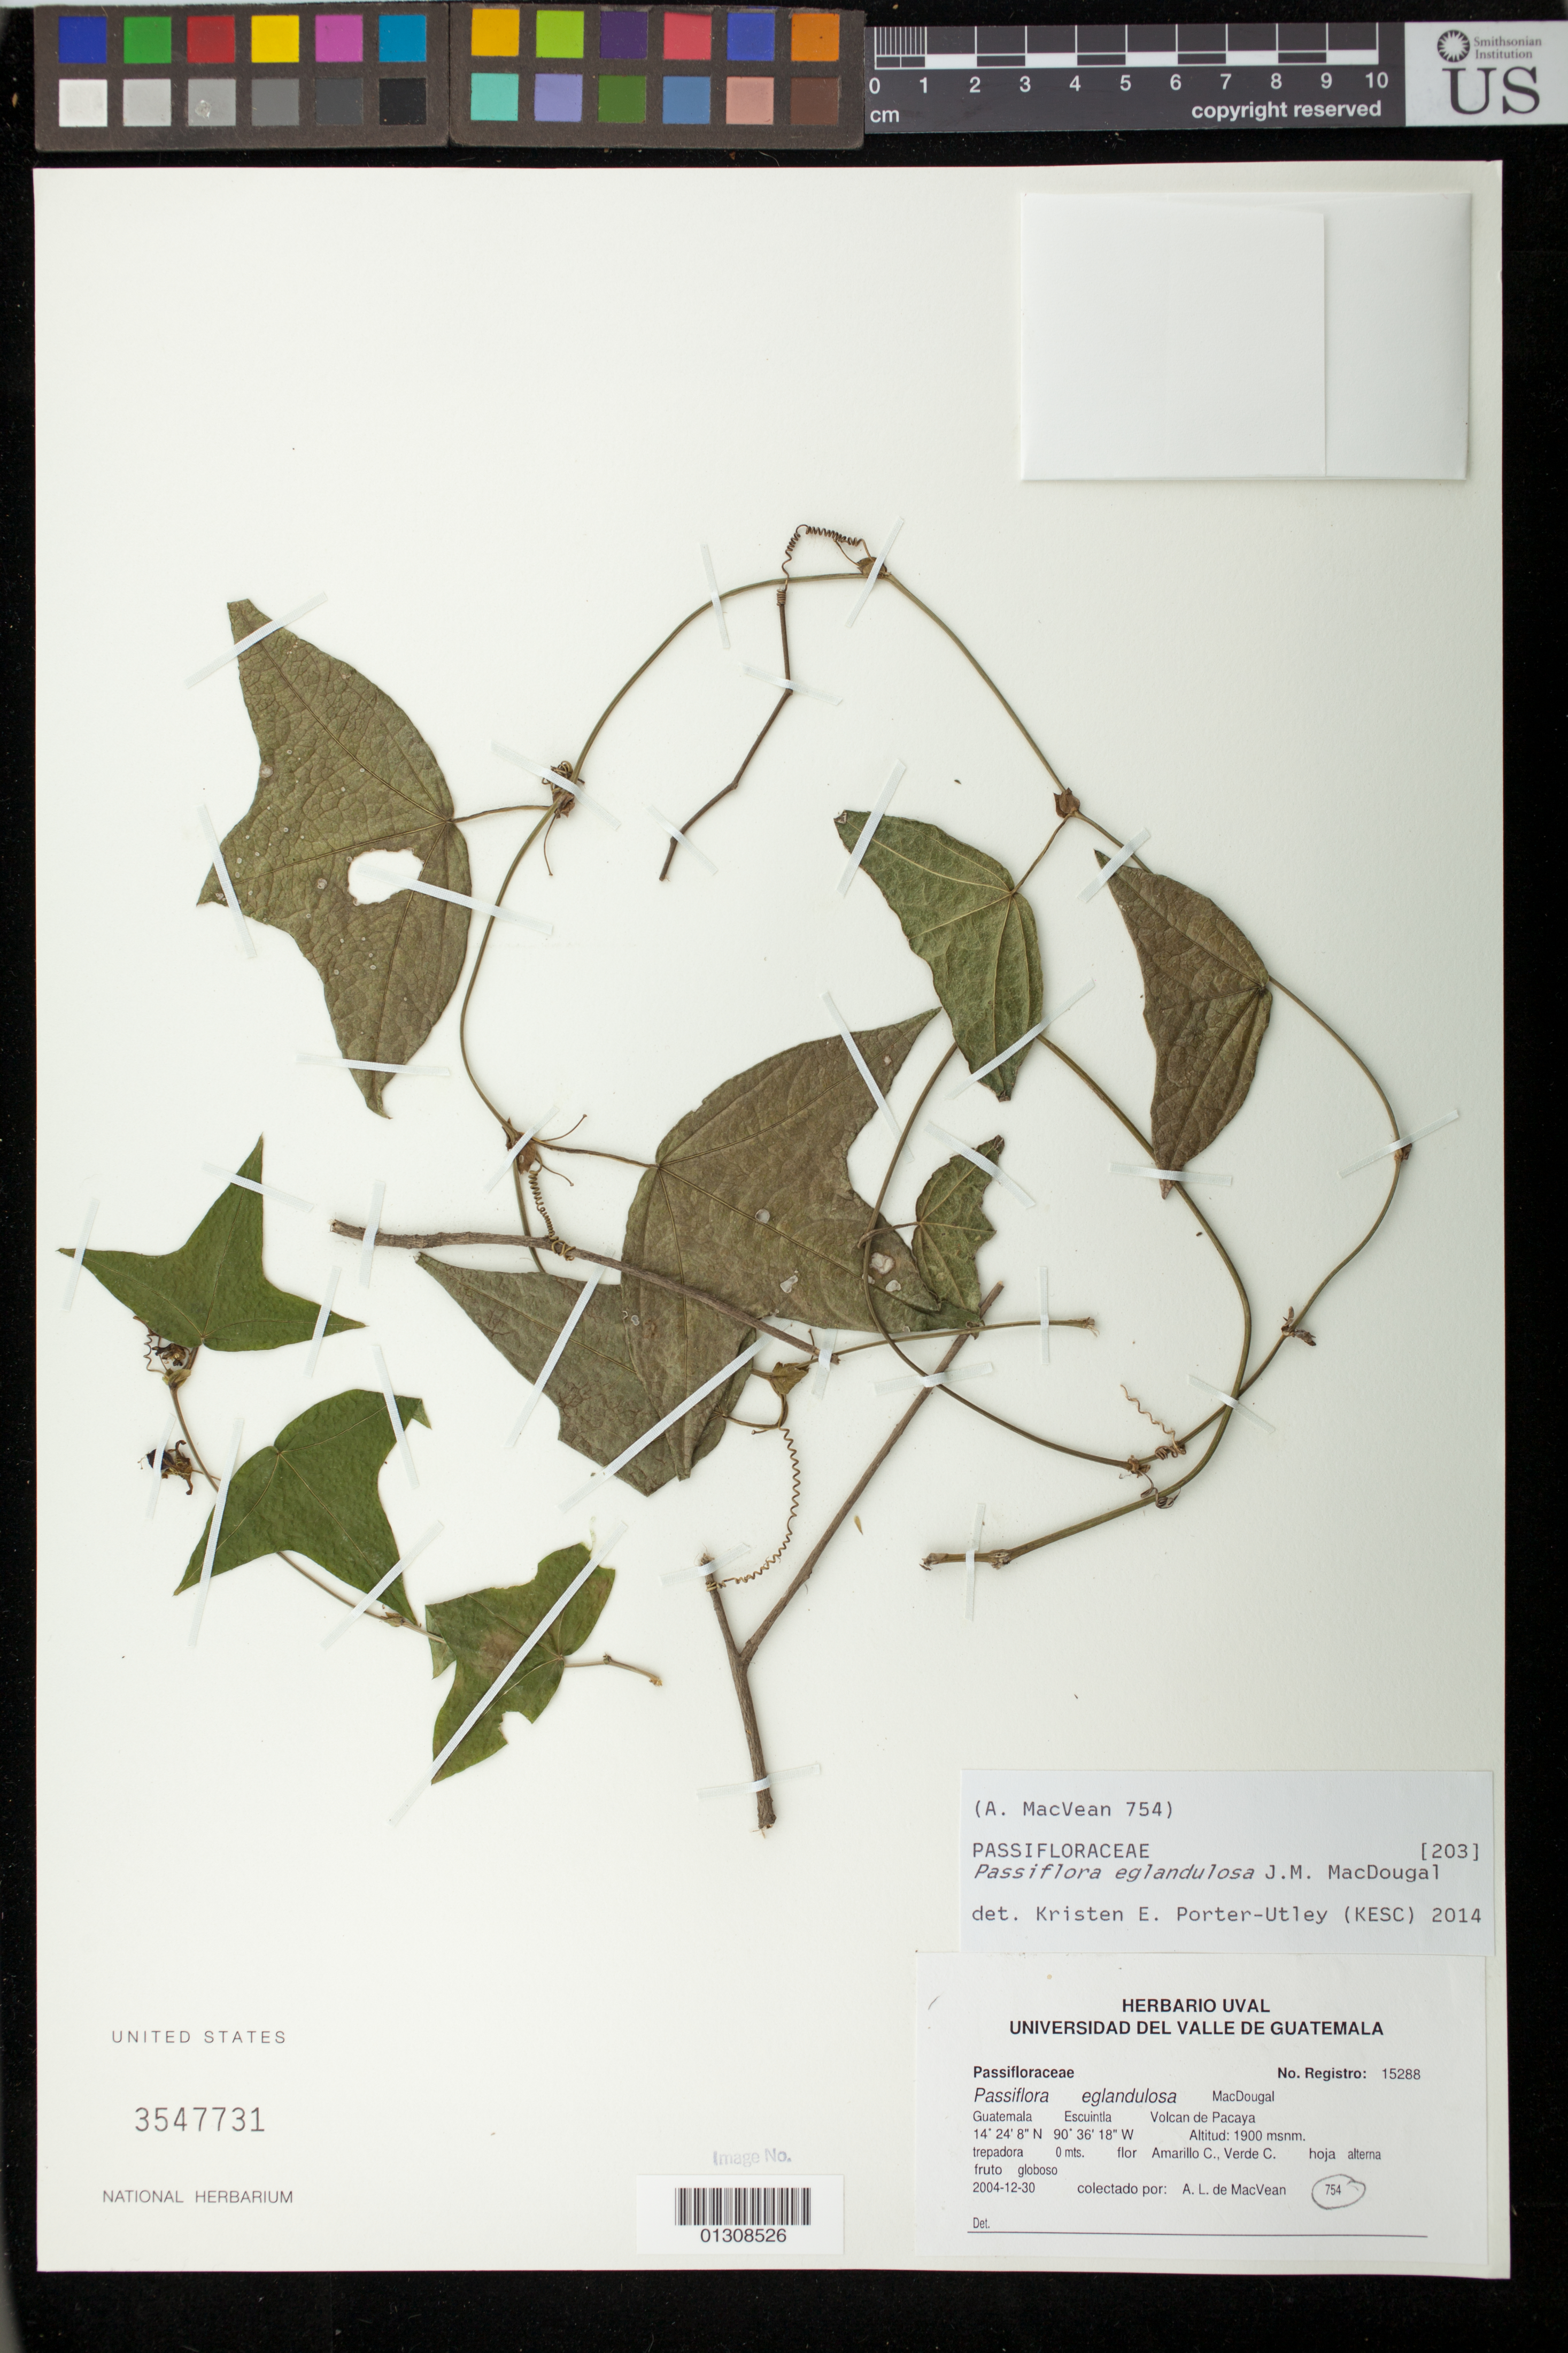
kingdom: Plantae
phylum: Tracheophyta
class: Magnoliopsida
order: Malpighiales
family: Passifloraceae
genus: Passiflora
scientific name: Passiflora eglandulosa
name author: J.M. MacDougal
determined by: Porter-Utley, K. E.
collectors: J. M. MacDougal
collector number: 15288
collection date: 2004-12-30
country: Guatemala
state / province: Escuintla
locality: Volcan de Pacaya.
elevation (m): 1900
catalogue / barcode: US 3547731